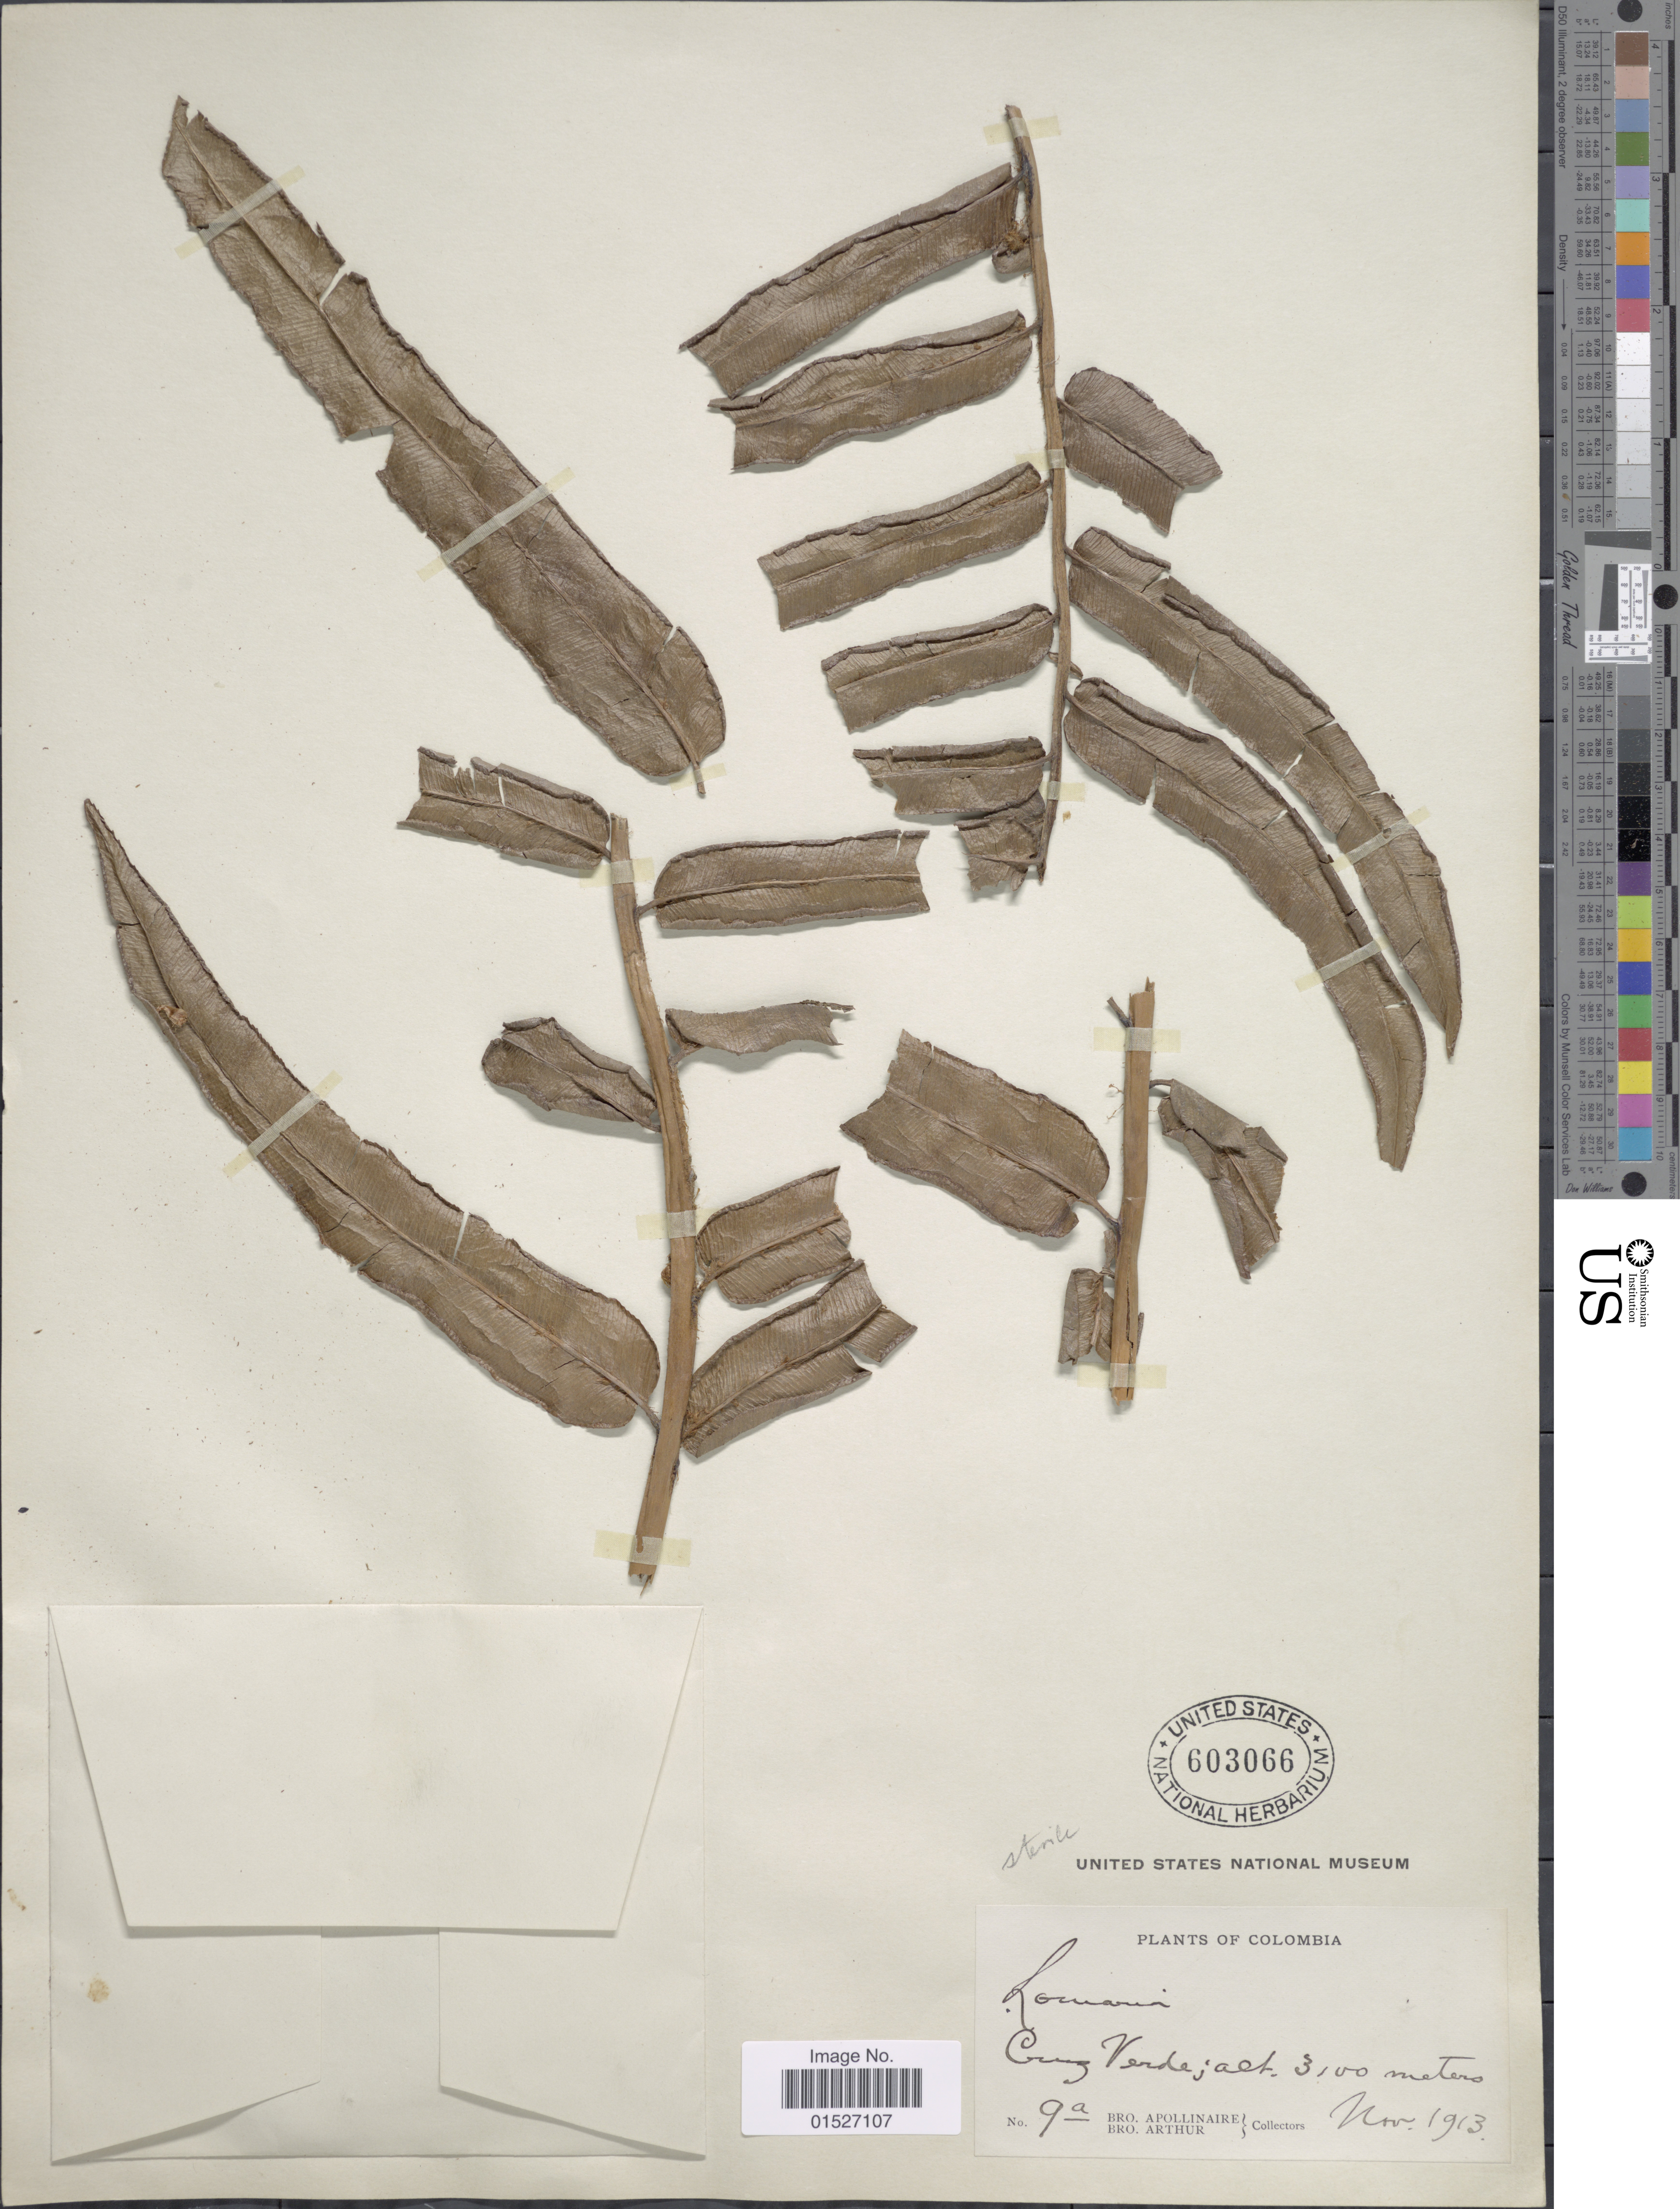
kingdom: Plantae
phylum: Tracheophyta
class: Polypodiopsida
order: Polypodiales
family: Blechnaceae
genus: Blechnum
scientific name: Blechnum sp.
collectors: Bro. Apollinaire & Bro. Arthur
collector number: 9a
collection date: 1913-11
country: Colombia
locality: Cruz Verde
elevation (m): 3100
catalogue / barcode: US 603066